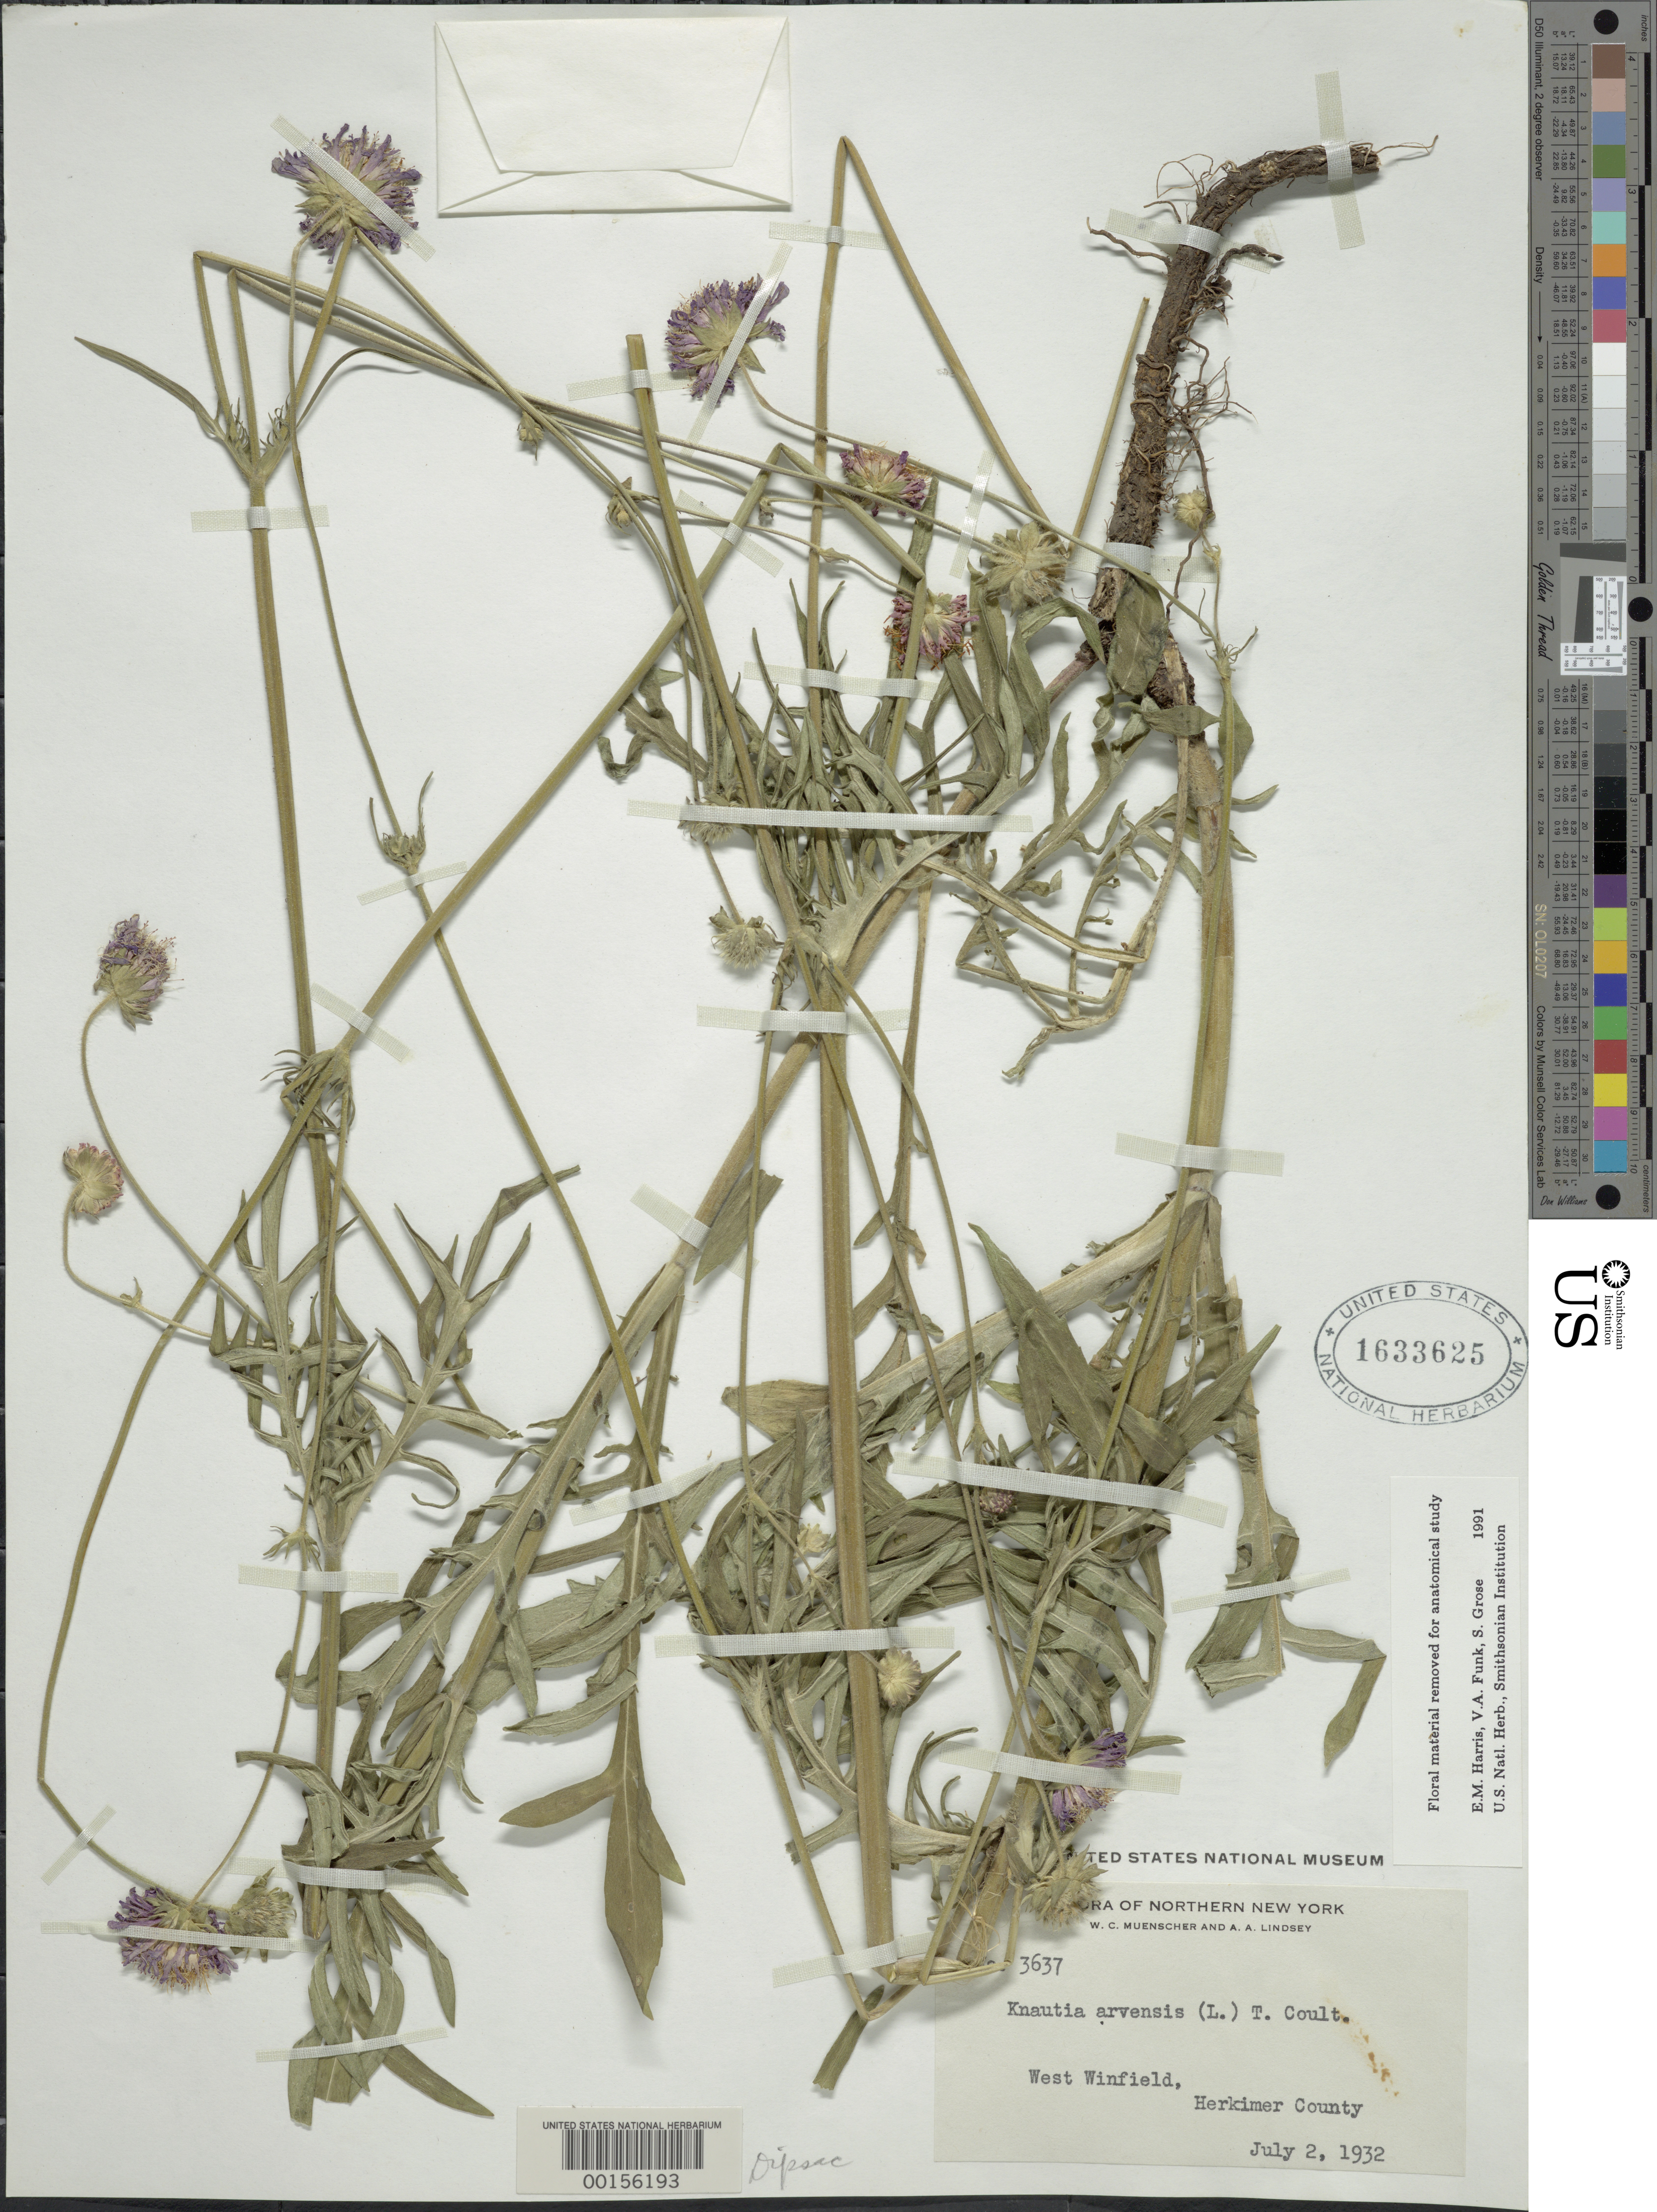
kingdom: Plantae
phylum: Tracheophyta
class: Magnoliopsida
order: Dipsacales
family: Caprifoliaceae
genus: Knautia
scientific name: Knautia arvensis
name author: (L.) Coult.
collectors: W. Muenscher & A. Lindsey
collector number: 3637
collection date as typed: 02 Jul 1932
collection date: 1932-07-02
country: United States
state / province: New York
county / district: Herkimer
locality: West Winfield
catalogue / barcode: US 1633625